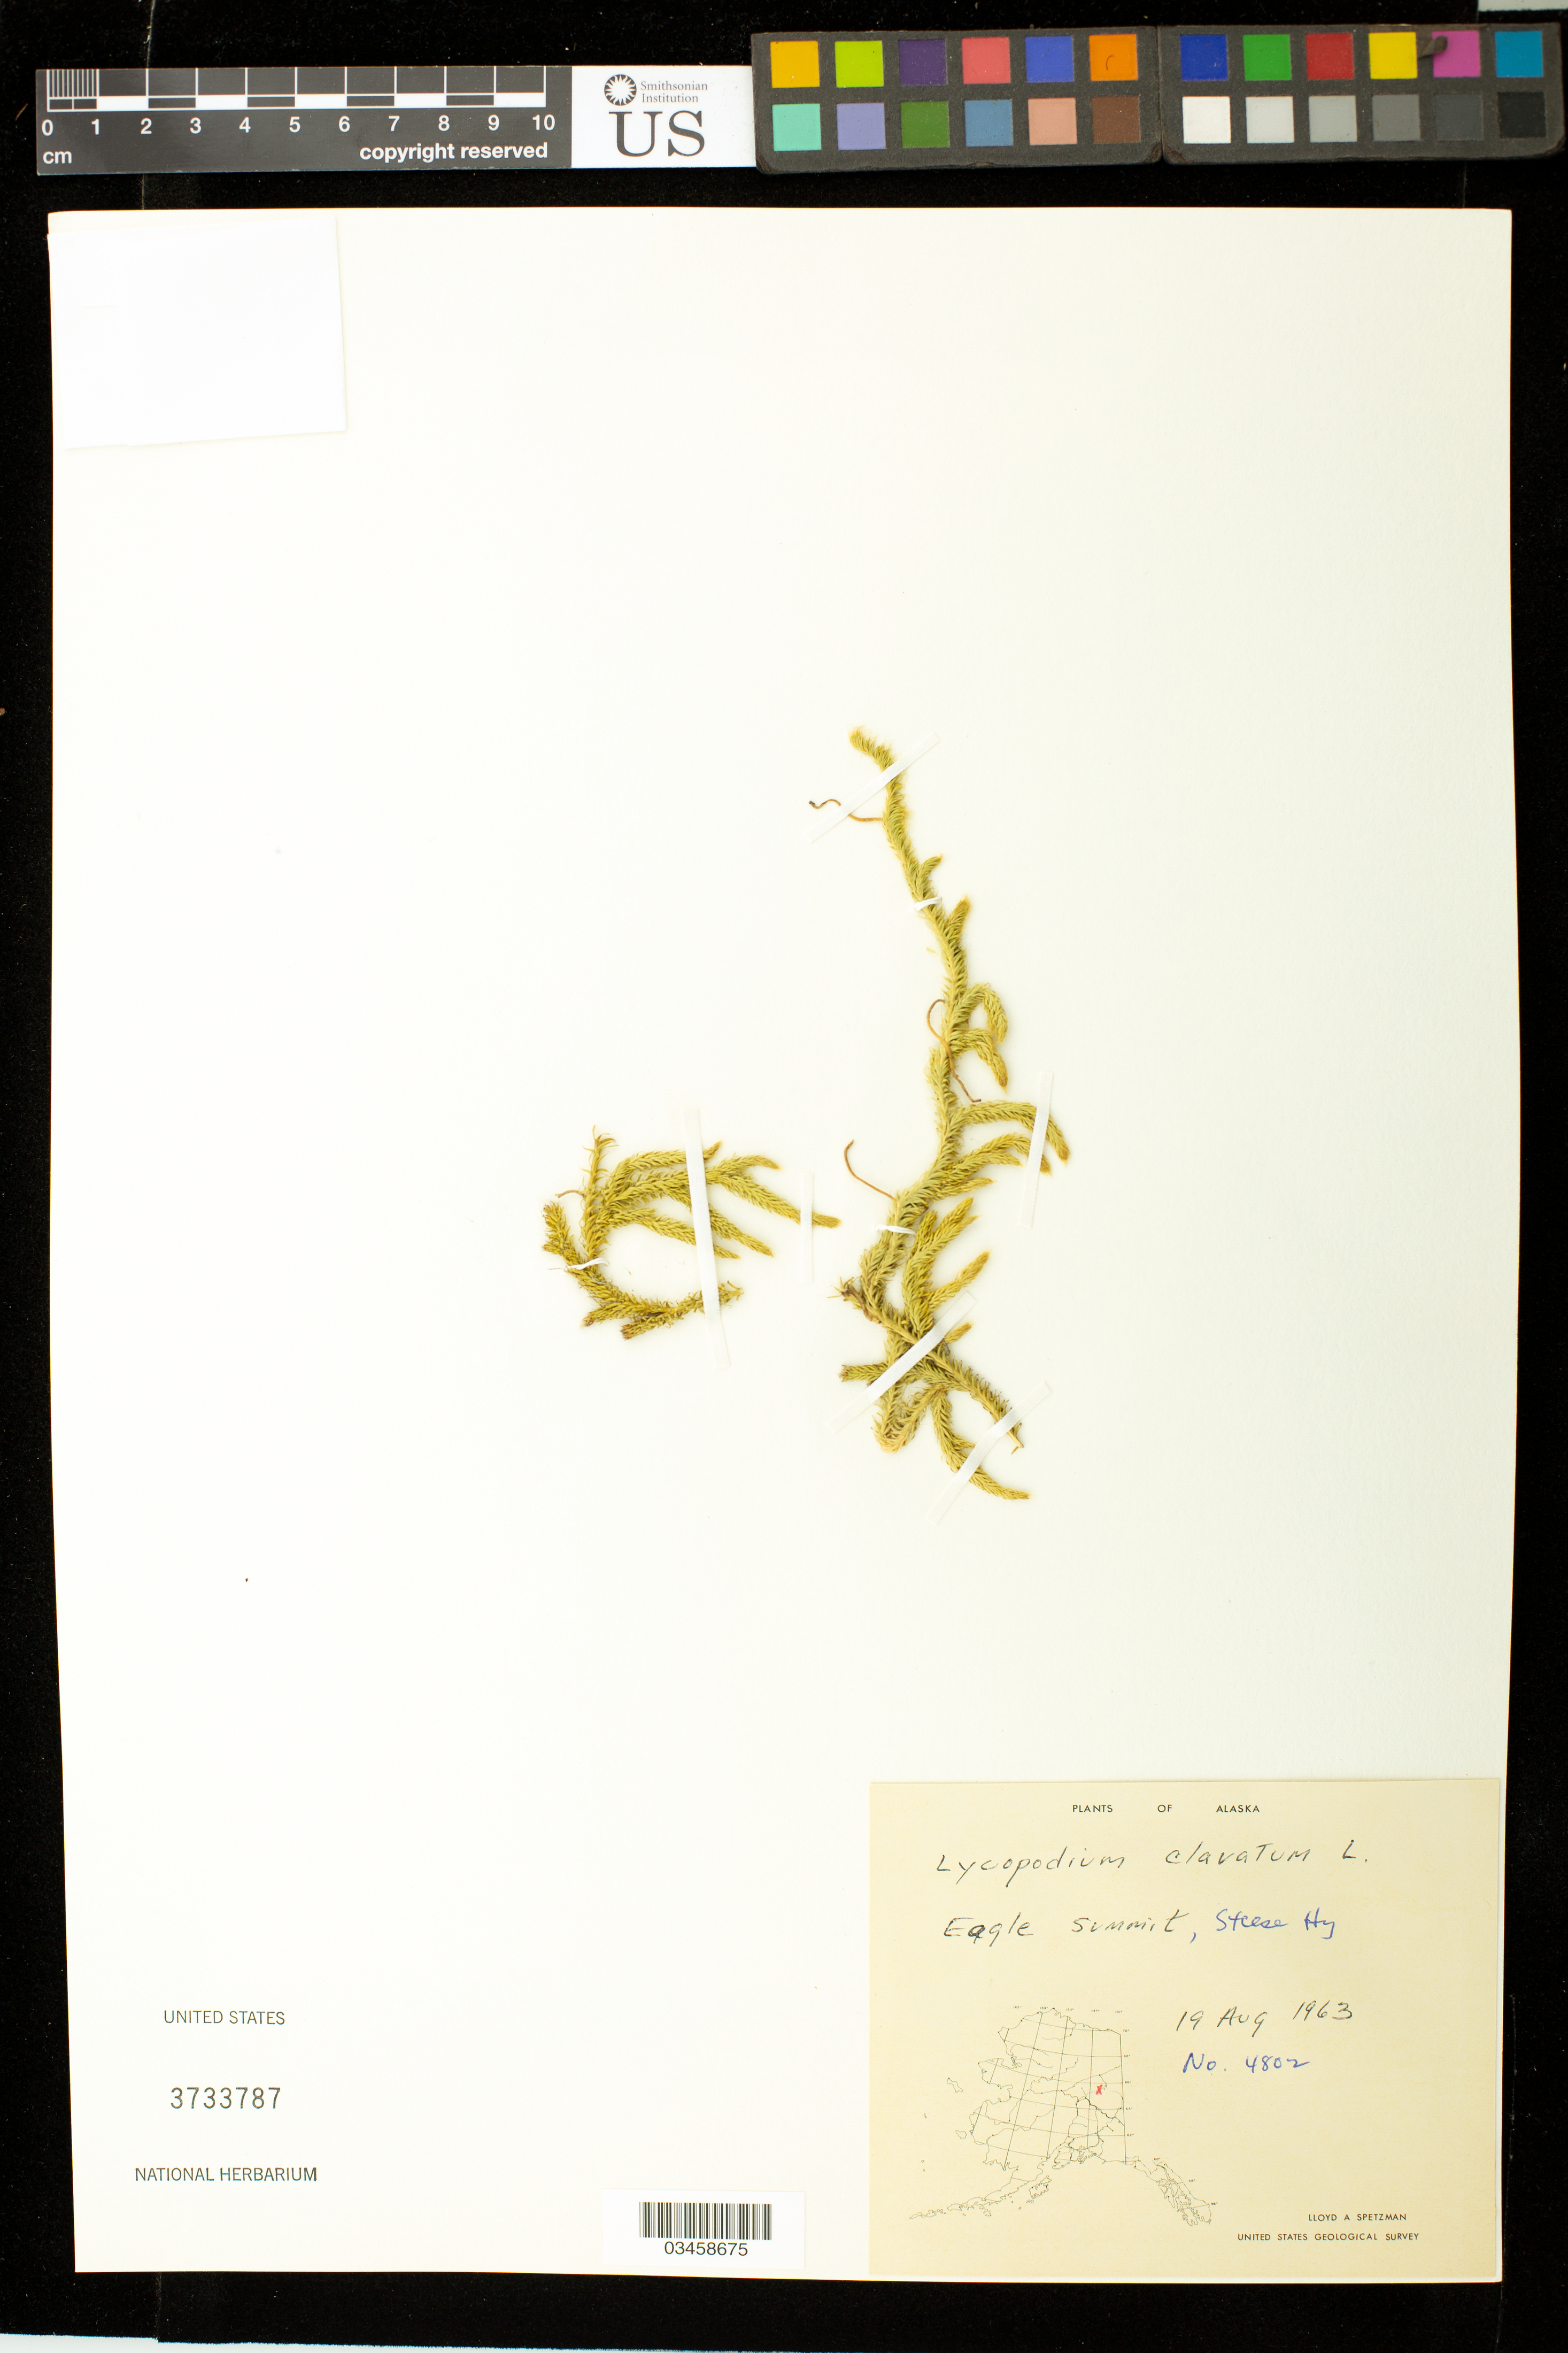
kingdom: Plantae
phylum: Tracheophyta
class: Lycopodiopsida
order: Lycopodiales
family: Lycopodiaceae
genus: Lycopodium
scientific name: Lycopodium clavatum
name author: L.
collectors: L. Spetzman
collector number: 4802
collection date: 1963-08-19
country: United States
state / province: Alaska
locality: Eagle Summit, Steese Hwy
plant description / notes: OR # 231032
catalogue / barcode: US 3733787